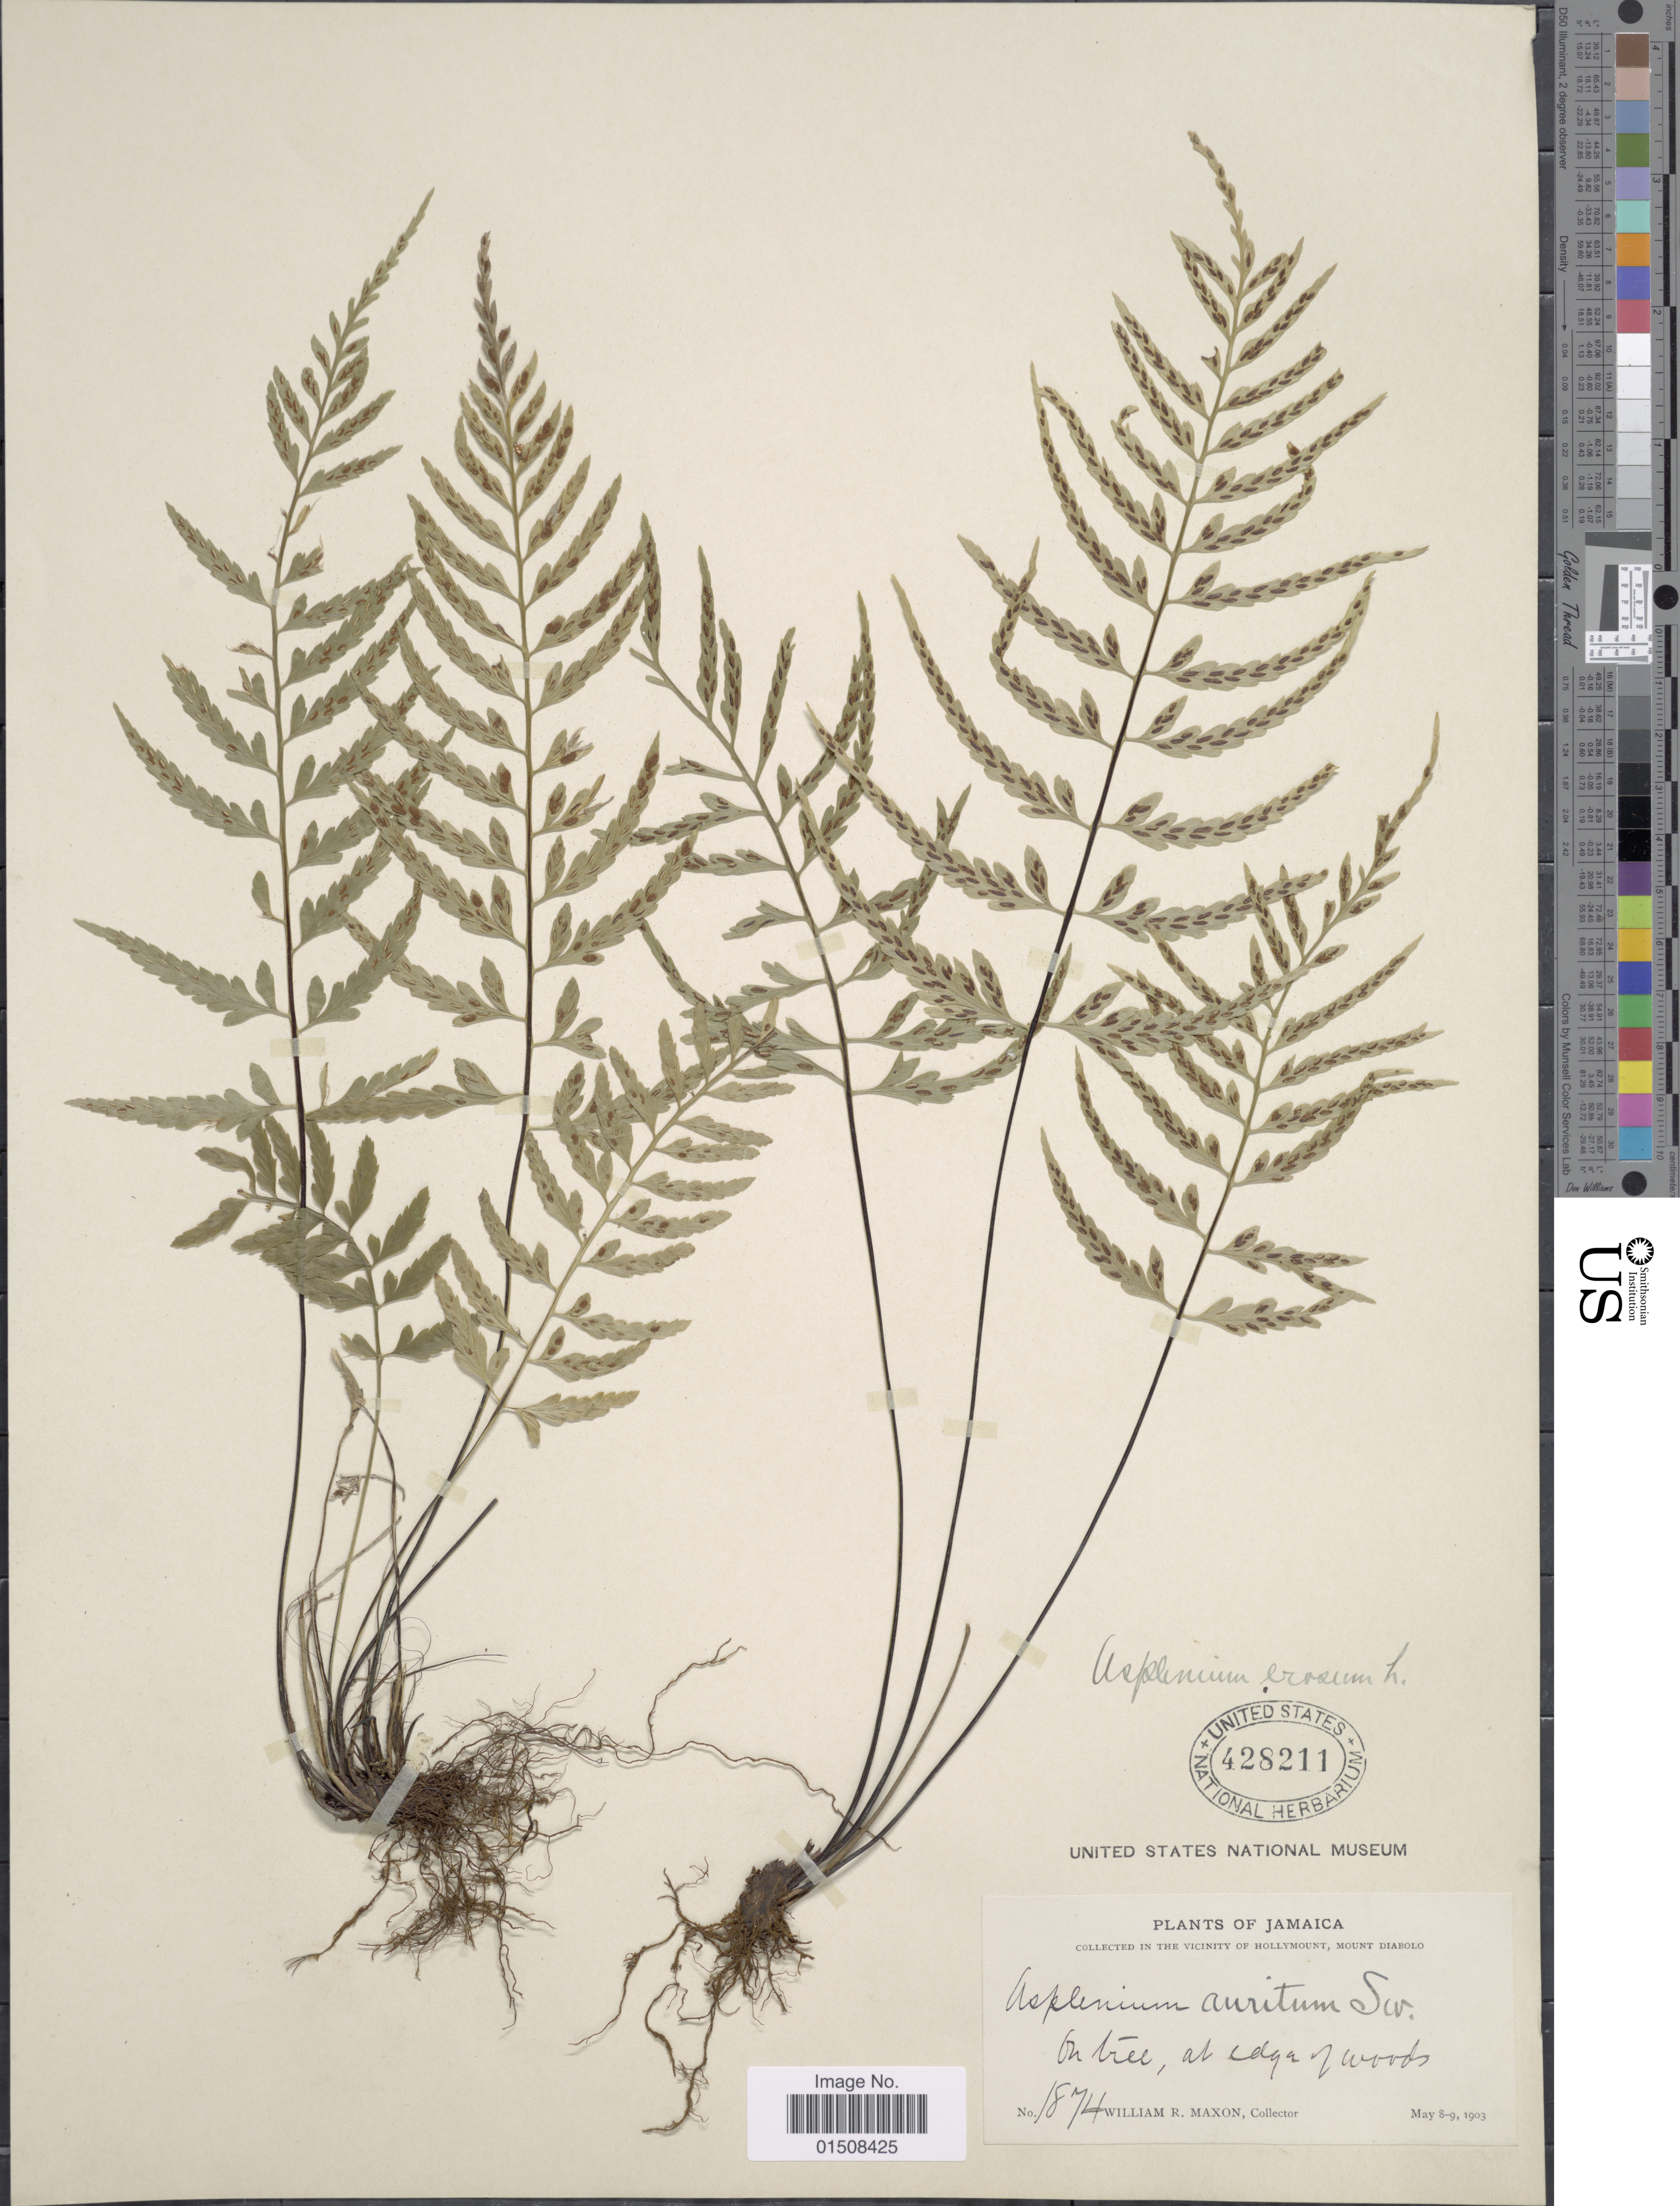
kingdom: Plantae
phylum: Tracheophyta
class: Polypodiopsida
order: Polypodiales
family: Aspleniaceae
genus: Asplenium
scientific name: Asplenium auritum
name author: Sw.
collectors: L. M. Underwood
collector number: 1874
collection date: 1903-05-08/1903-05-09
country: Jamaica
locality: Vicinity of Hollymount, Mount Diabolo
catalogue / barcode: US 428211